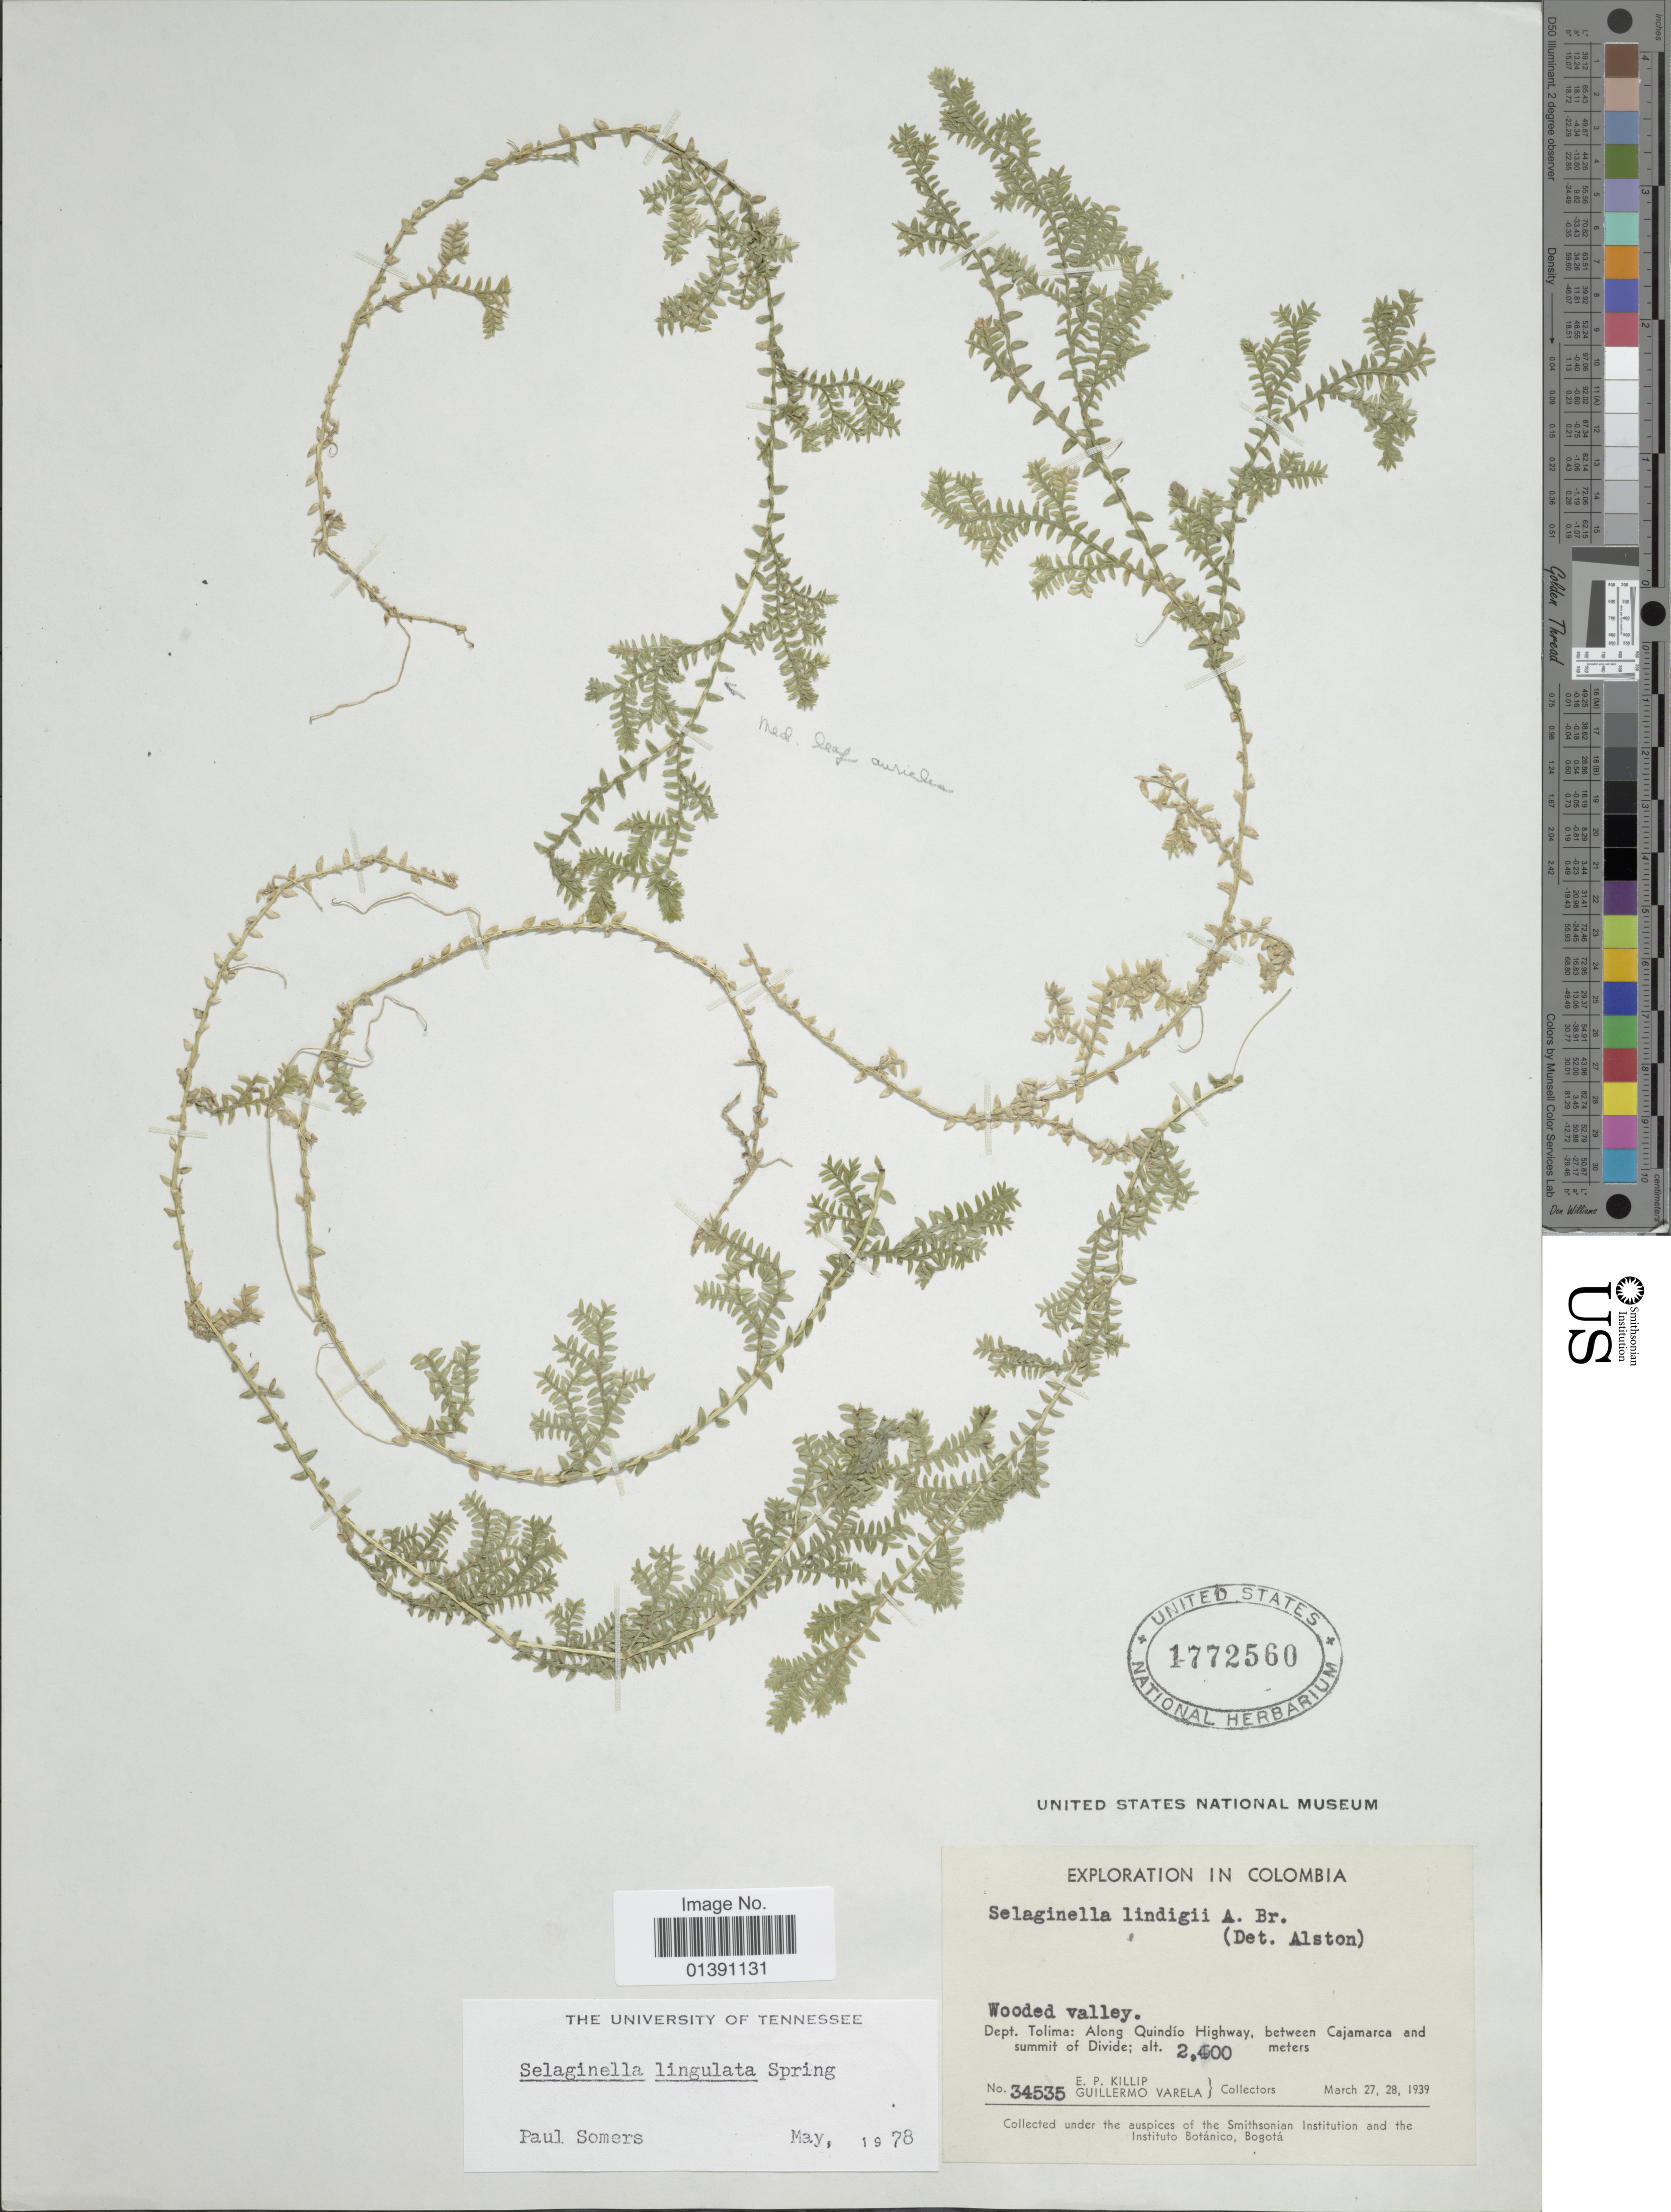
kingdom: Plantae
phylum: Tracheophyta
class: Lycopodiopsida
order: Selaginellales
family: Selaginellaceae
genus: Selaginella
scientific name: Selaginella lingulata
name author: Spring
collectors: E. P. Killip & G. Varela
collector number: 34535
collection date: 1939-03-27/1939-03-28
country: Colombia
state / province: Tolima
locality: Along Quindío Highway, between Cajamarca and summit of Divide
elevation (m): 2400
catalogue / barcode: US 1772560